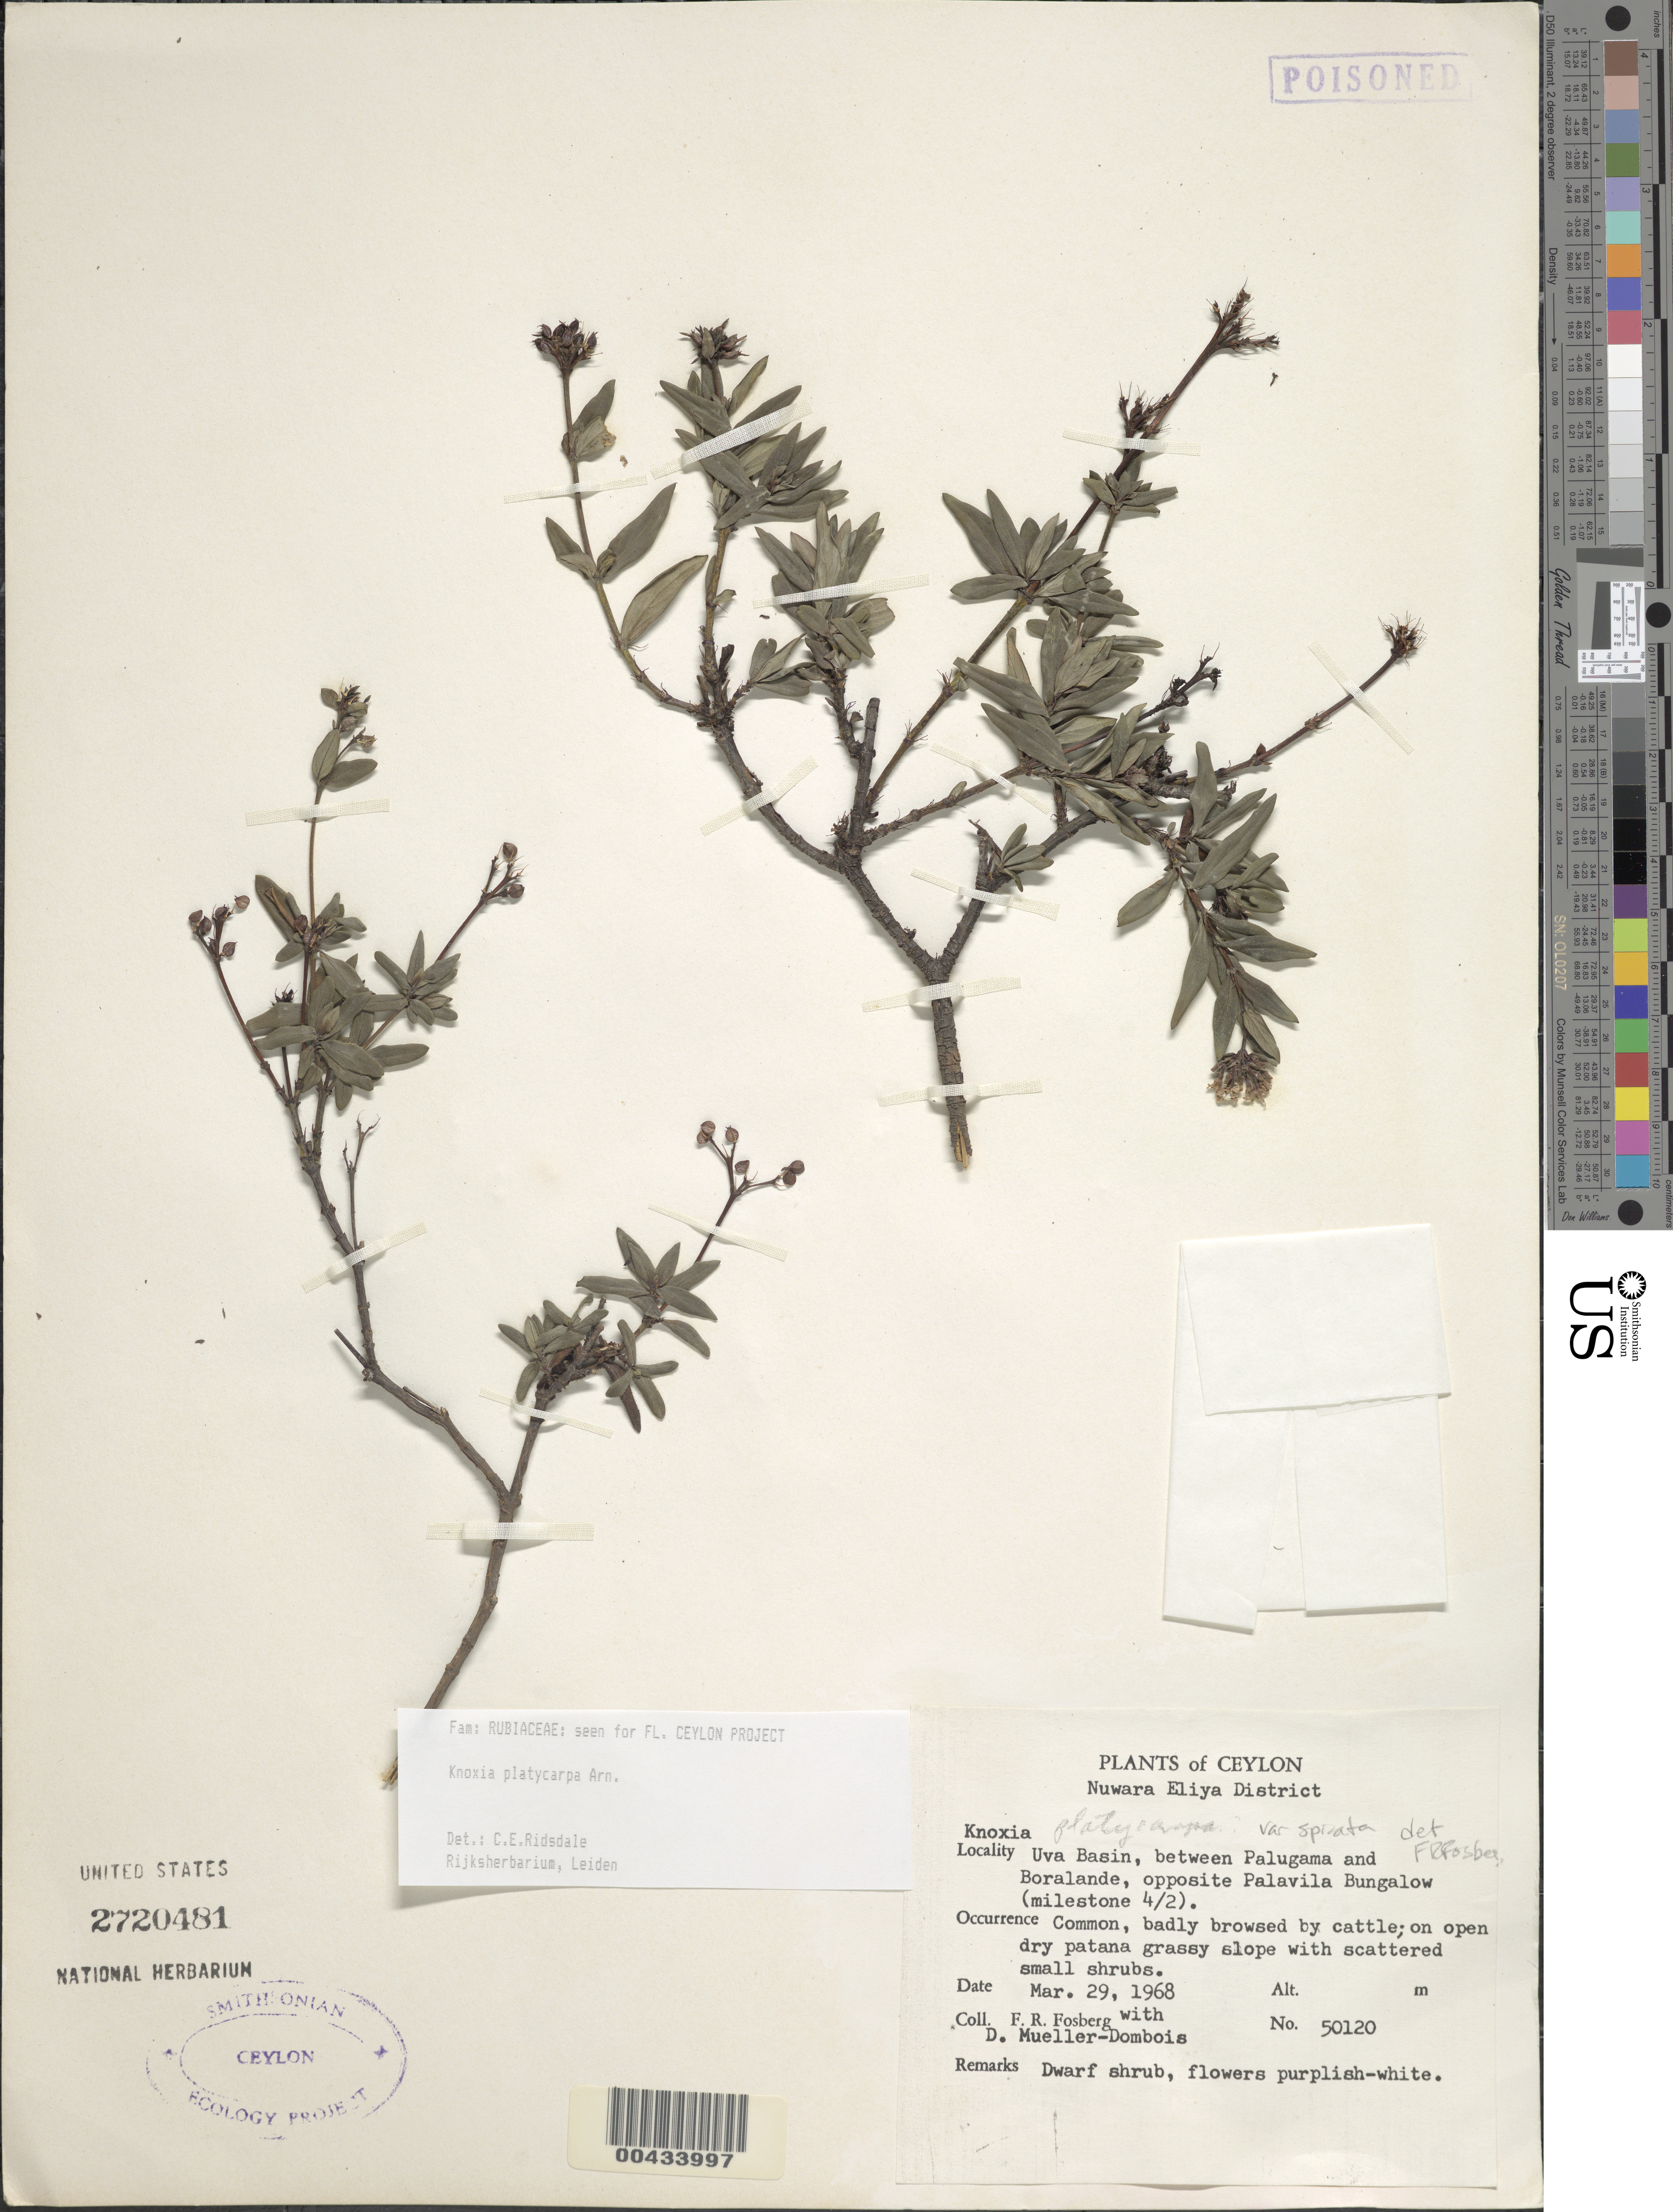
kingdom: Plantae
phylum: Tracheophyta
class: Magnoliopsida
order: Gentianales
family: Rubiaceae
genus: Knoxia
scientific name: Knoxia platycarpa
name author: Arn.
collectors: F. R. Fosberg & D. Mueller-Dombois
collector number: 50120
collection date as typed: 29 Mar 1968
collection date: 1968-03-29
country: Sri Lanka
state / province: Central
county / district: Nuwara Eliya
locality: Uva Basin, between Palugama and Boralande, opposite Palavila Bungalow, (milestone 4/2), Nuwara Eliya Dist.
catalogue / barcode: US 2720481